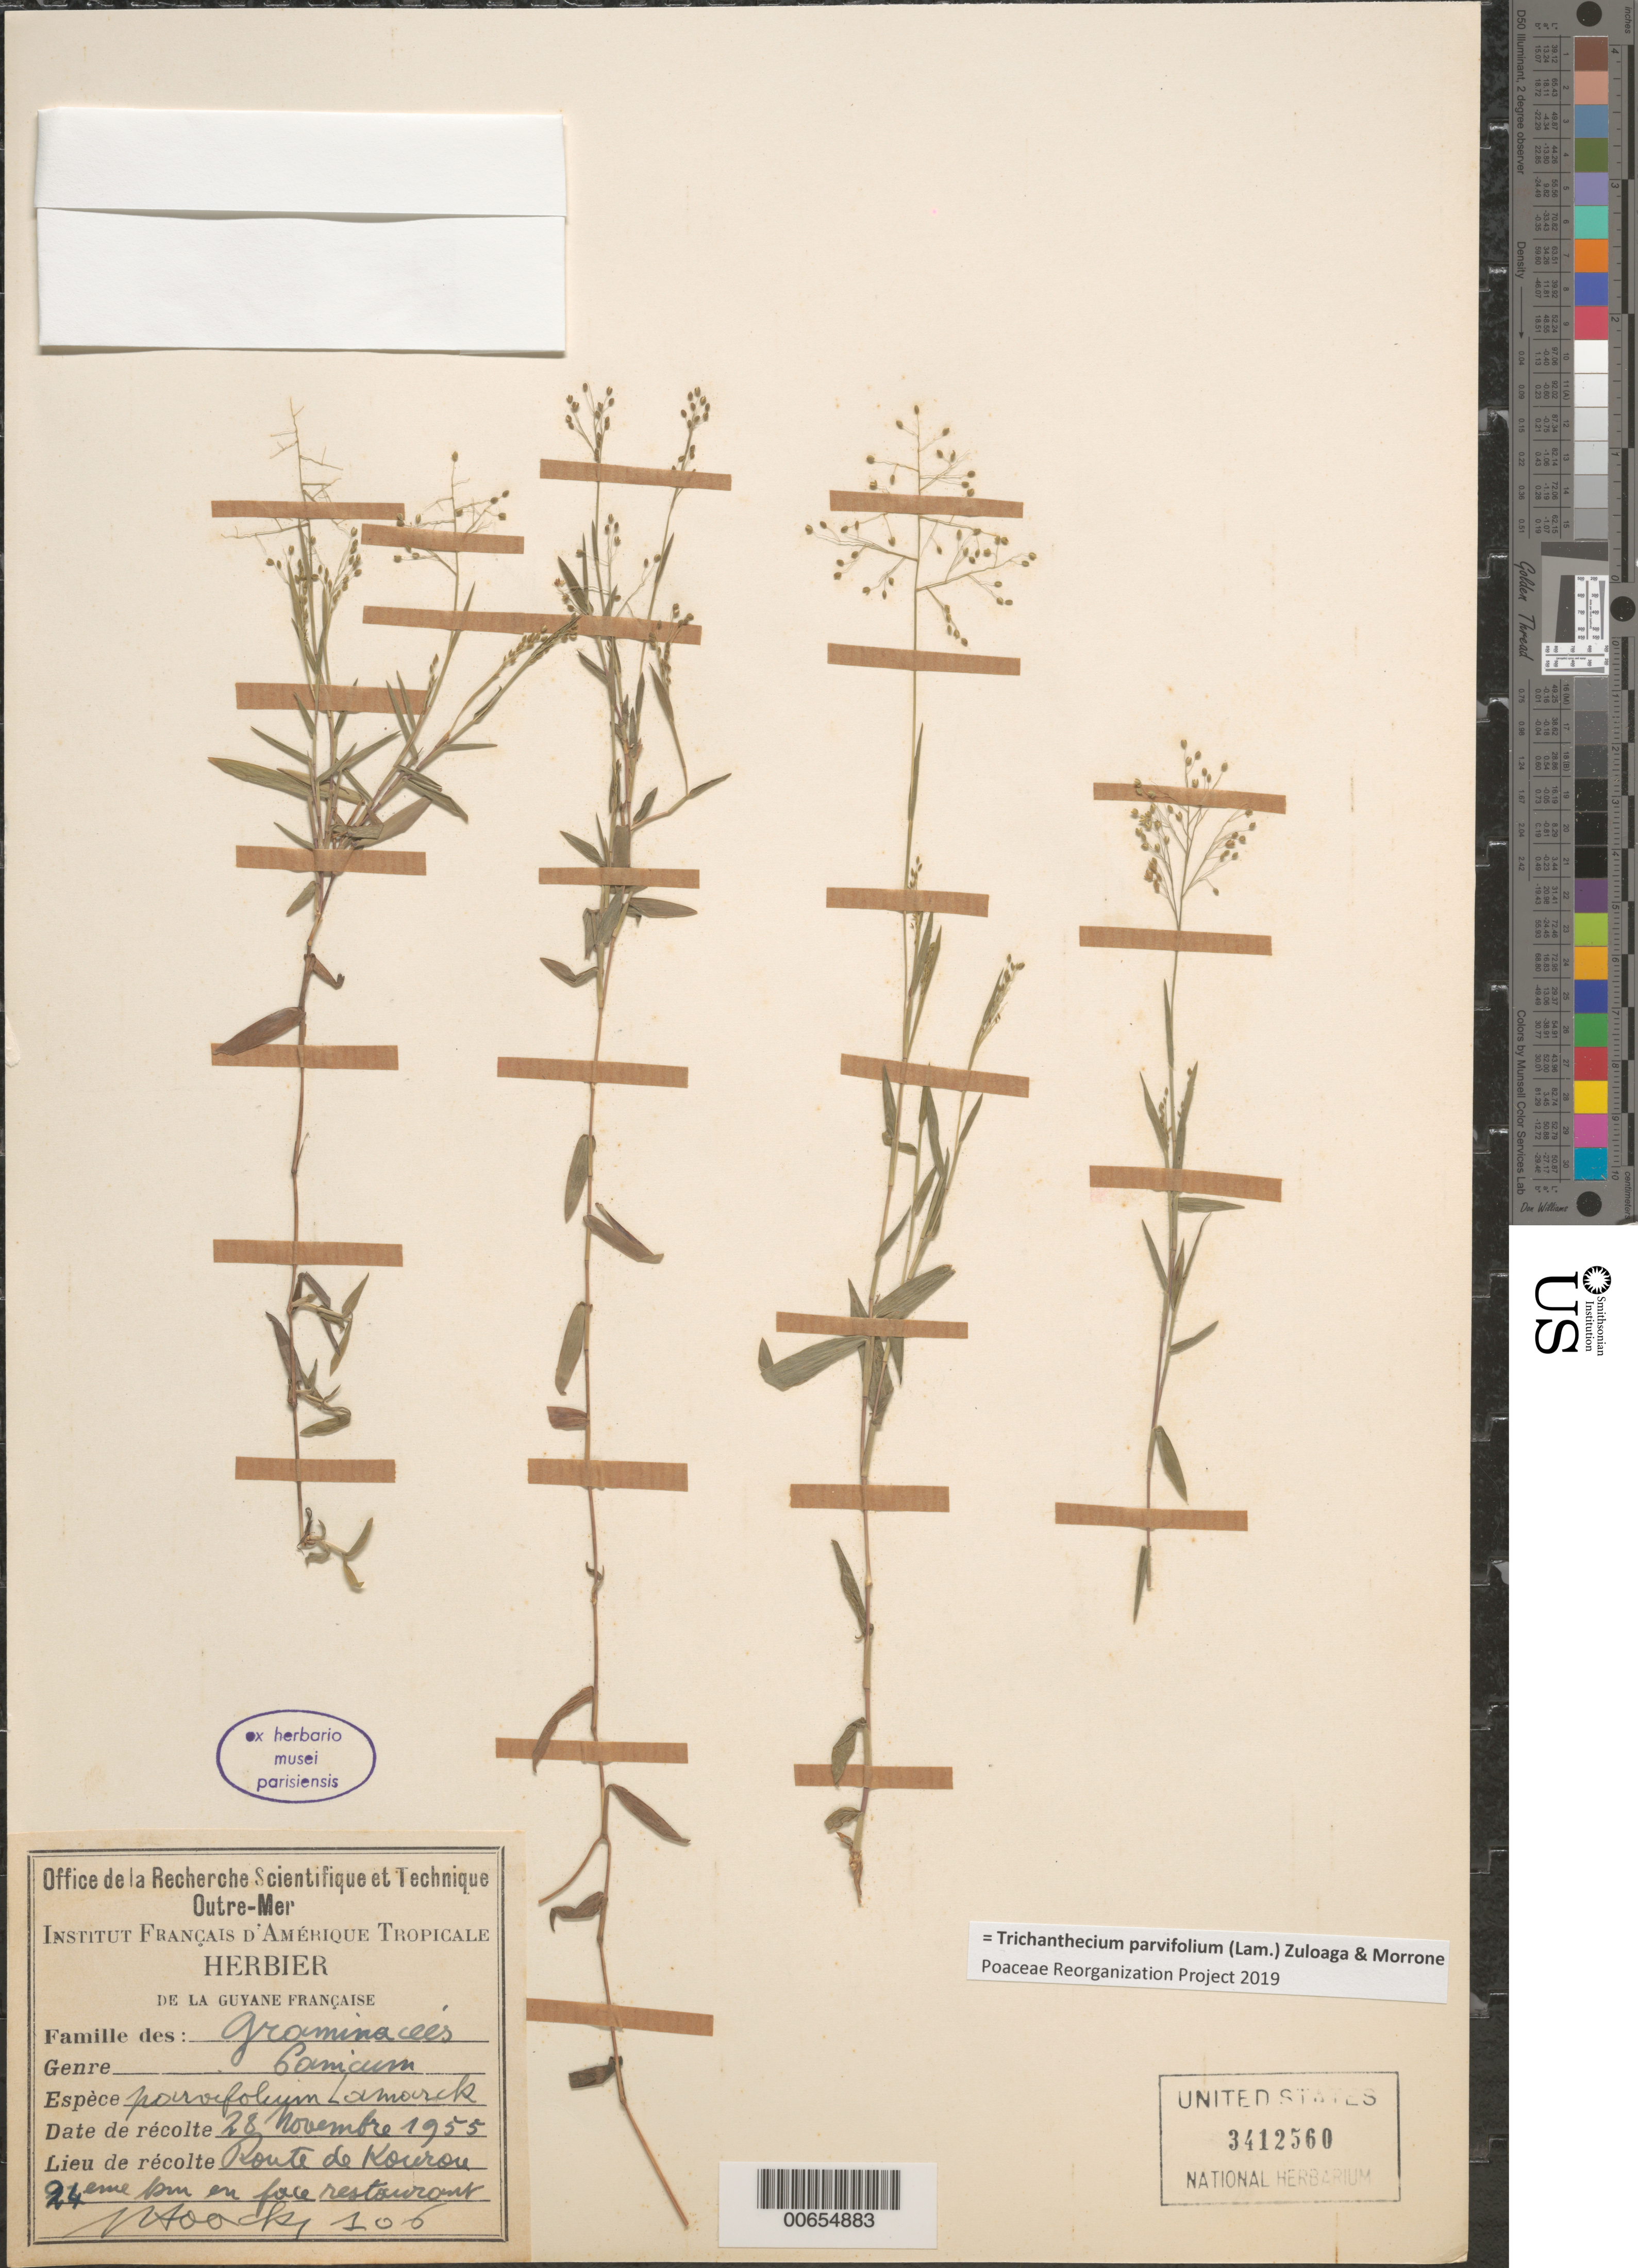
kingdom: Plantae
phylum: Tracheophyta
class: Liliopsida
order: Poales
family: Poaceae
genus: Trichanthecium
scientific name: Trichanthecium parvifolium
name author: (Lam.) Zuloaga & Morrone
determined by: Poaceae Reorganization Project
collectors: J. Hoock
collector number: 106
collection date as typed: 28-Nov-55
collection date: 1955-11-28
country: French Guiana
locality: Route de Kourou, 24 km en face restaurant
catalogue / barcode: US 3412560